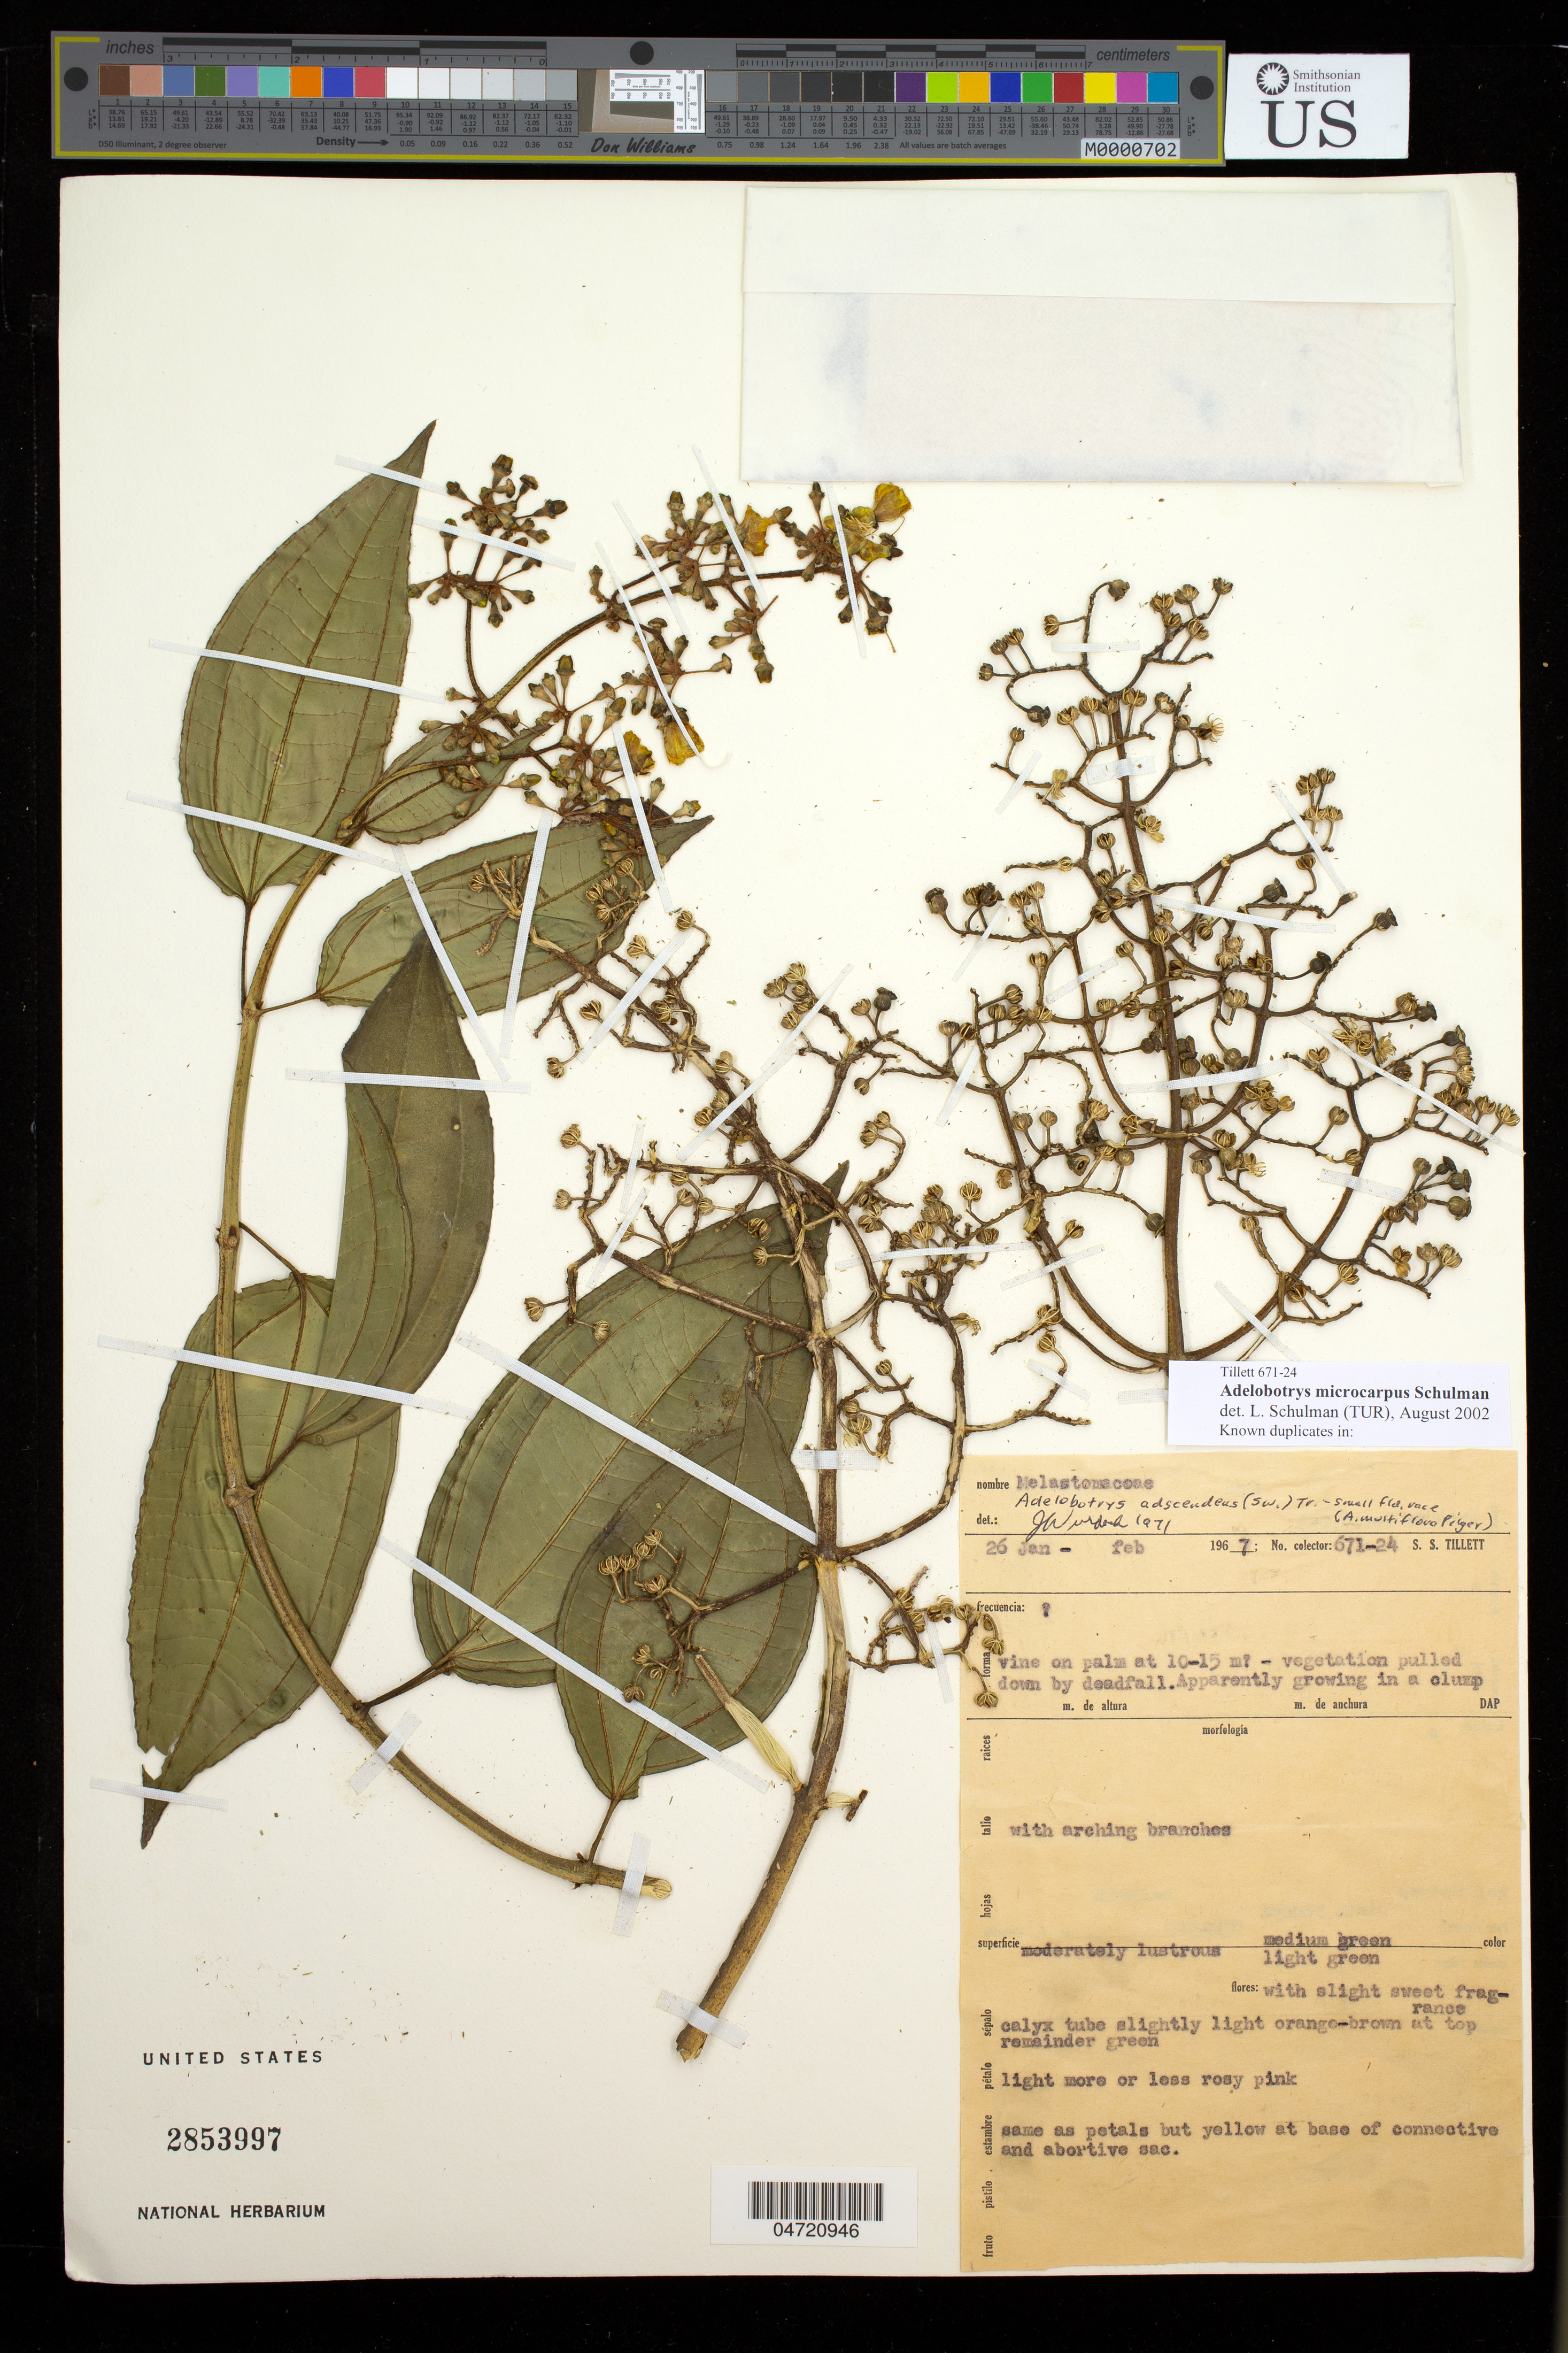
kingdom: Plantae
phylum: Tracheophyta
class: Magnoliopsida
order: Myrtales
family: Melastomataceae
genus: Adelobotrys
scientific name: Adelobotrys microcarpus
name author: Schulman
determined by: Schulman, Leif, (TUR), University of Turku (FINLAND)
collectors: S. S. Tillett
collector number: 671-24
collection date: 1967-01-26/1967-02-18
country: Peru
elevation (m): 8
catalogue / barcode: US 2853997